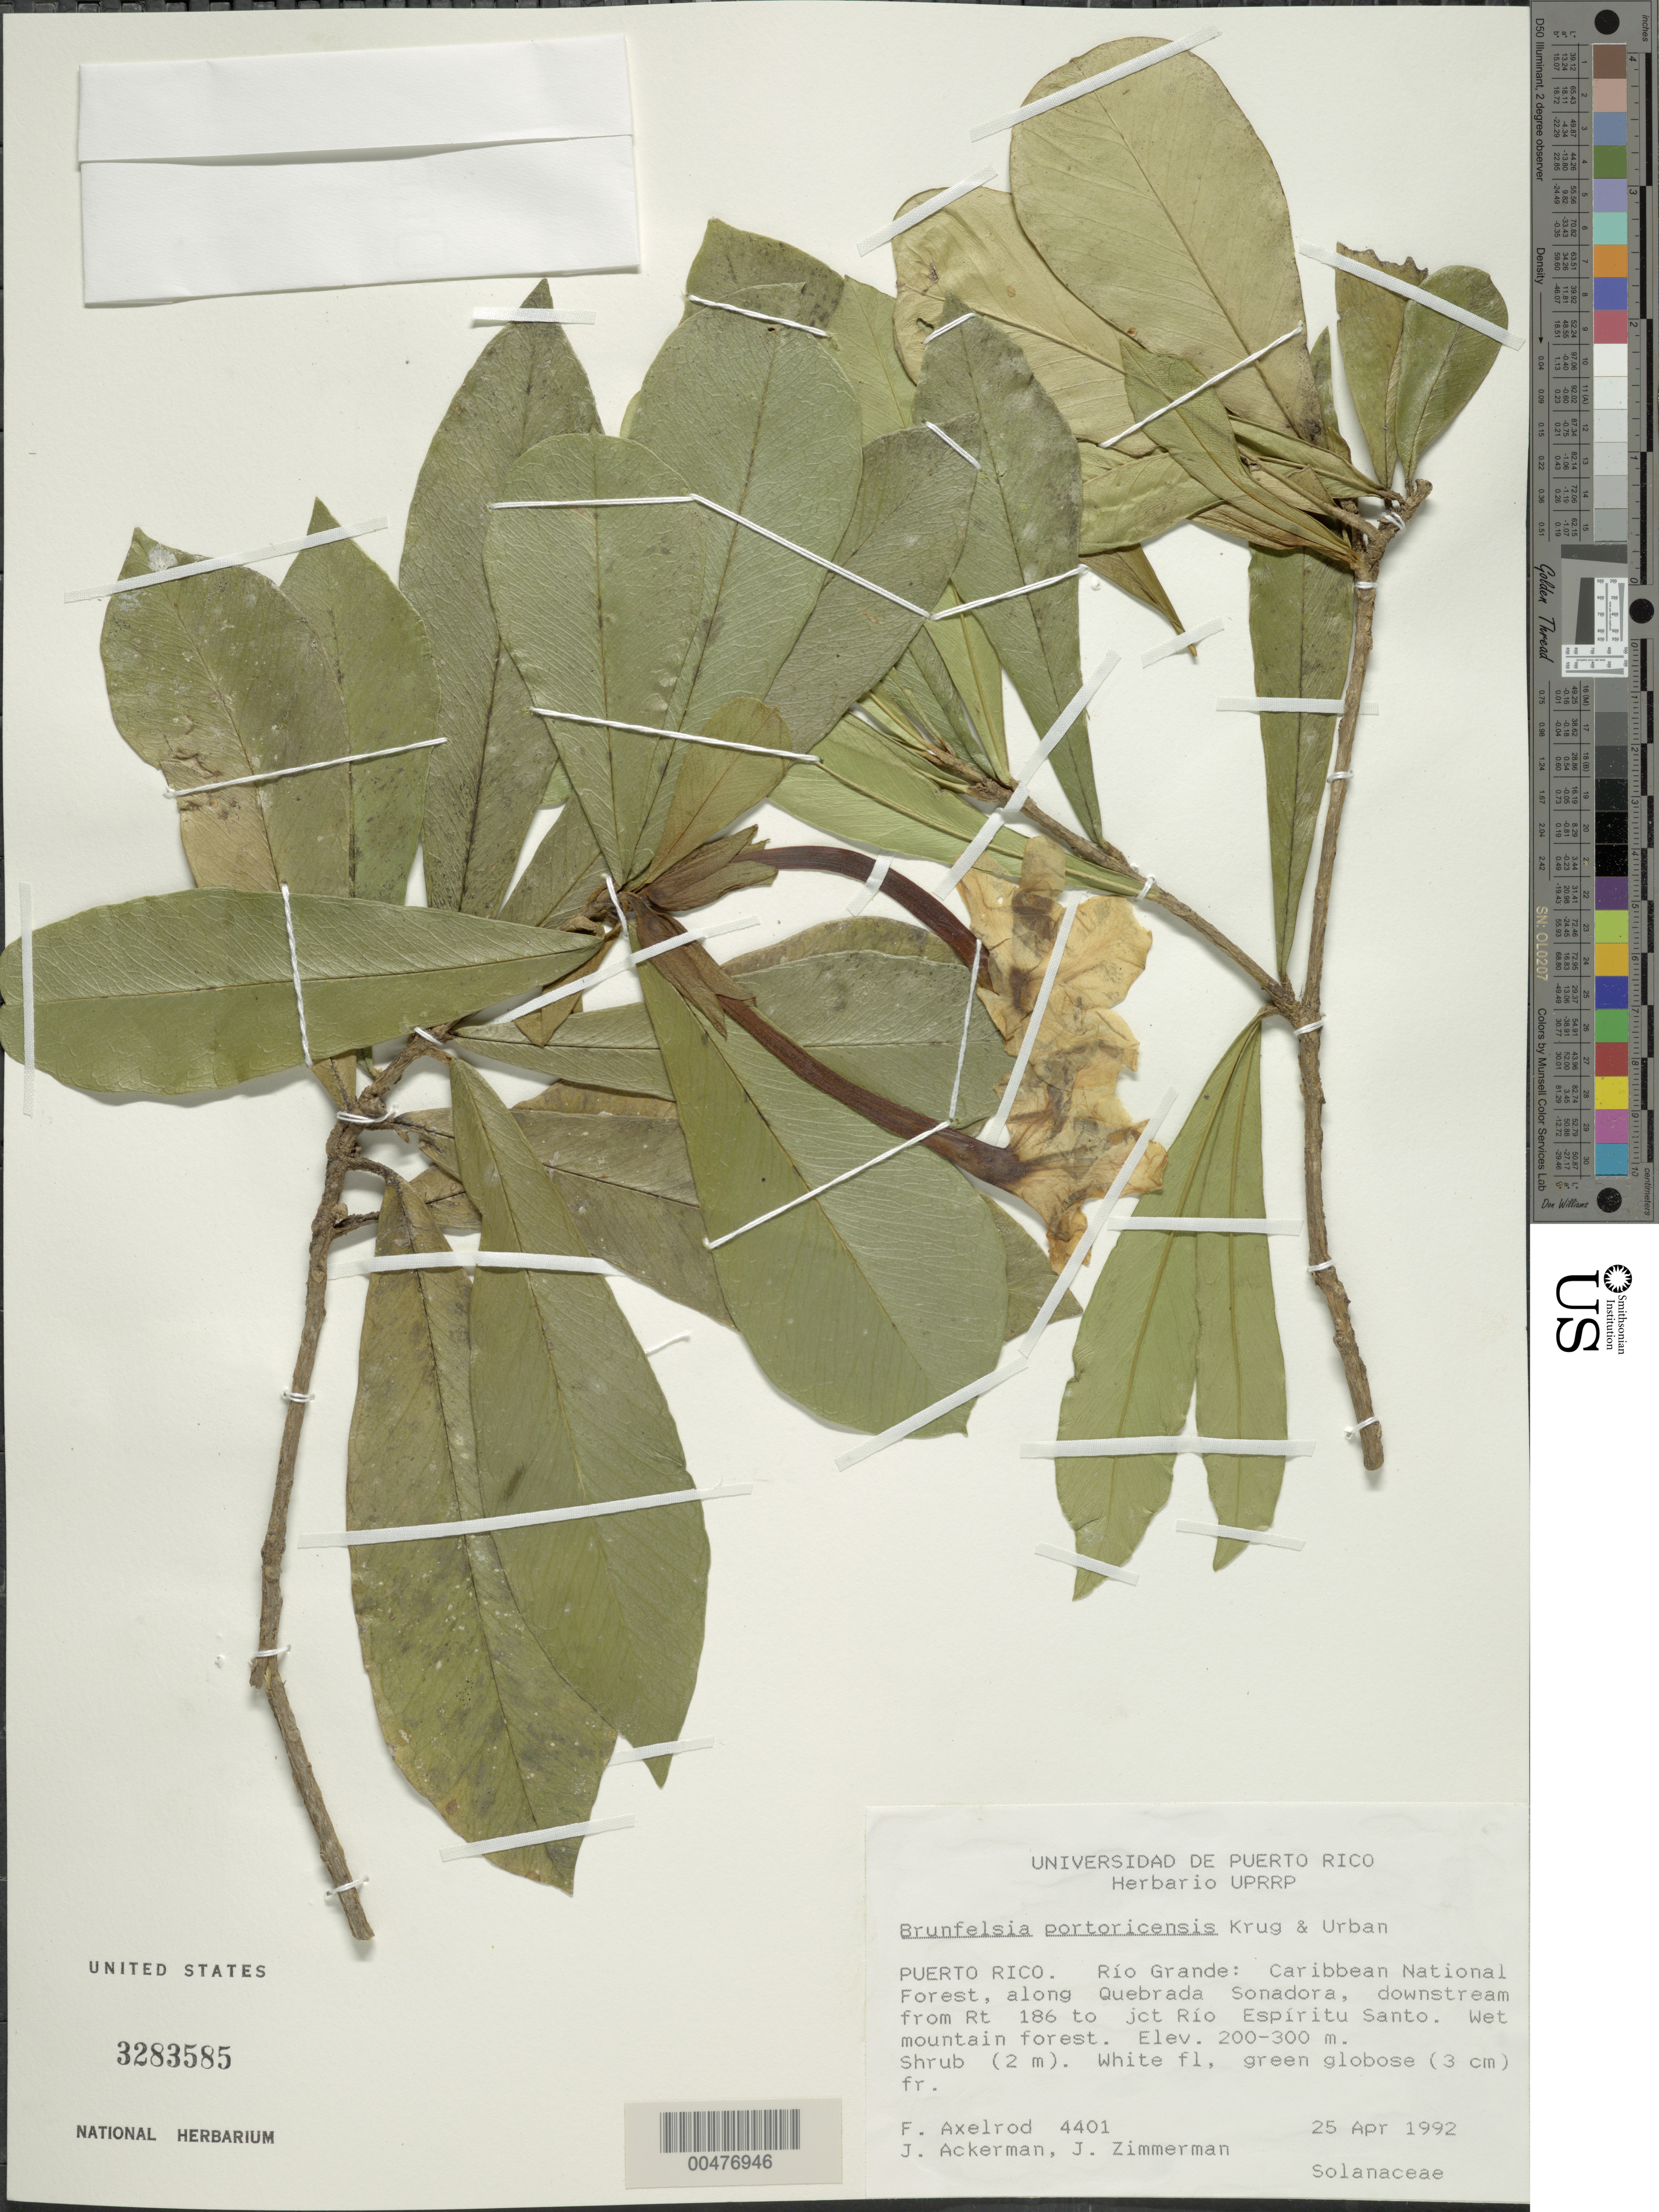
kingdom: Plantae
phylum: Tracheophyta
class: Magnoliopsida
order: Solanales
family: Solanaceae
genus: Brunfelsia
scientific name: Brunfelsia portoricensis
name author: Krug & Urb.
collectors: F. S. Axelrod, J. D. Ackerman & J. Zimmerman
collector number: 4401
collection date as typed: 25 Apr 1992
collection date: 1992-04-25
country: Puerto Rico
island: Greater Antilles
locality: Río Grande: Caribbean National Forest, along Quebrada Sonadora, downstream from Rt. 186.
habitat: Wet mountain forest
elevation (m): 200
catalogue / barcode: US 3283585